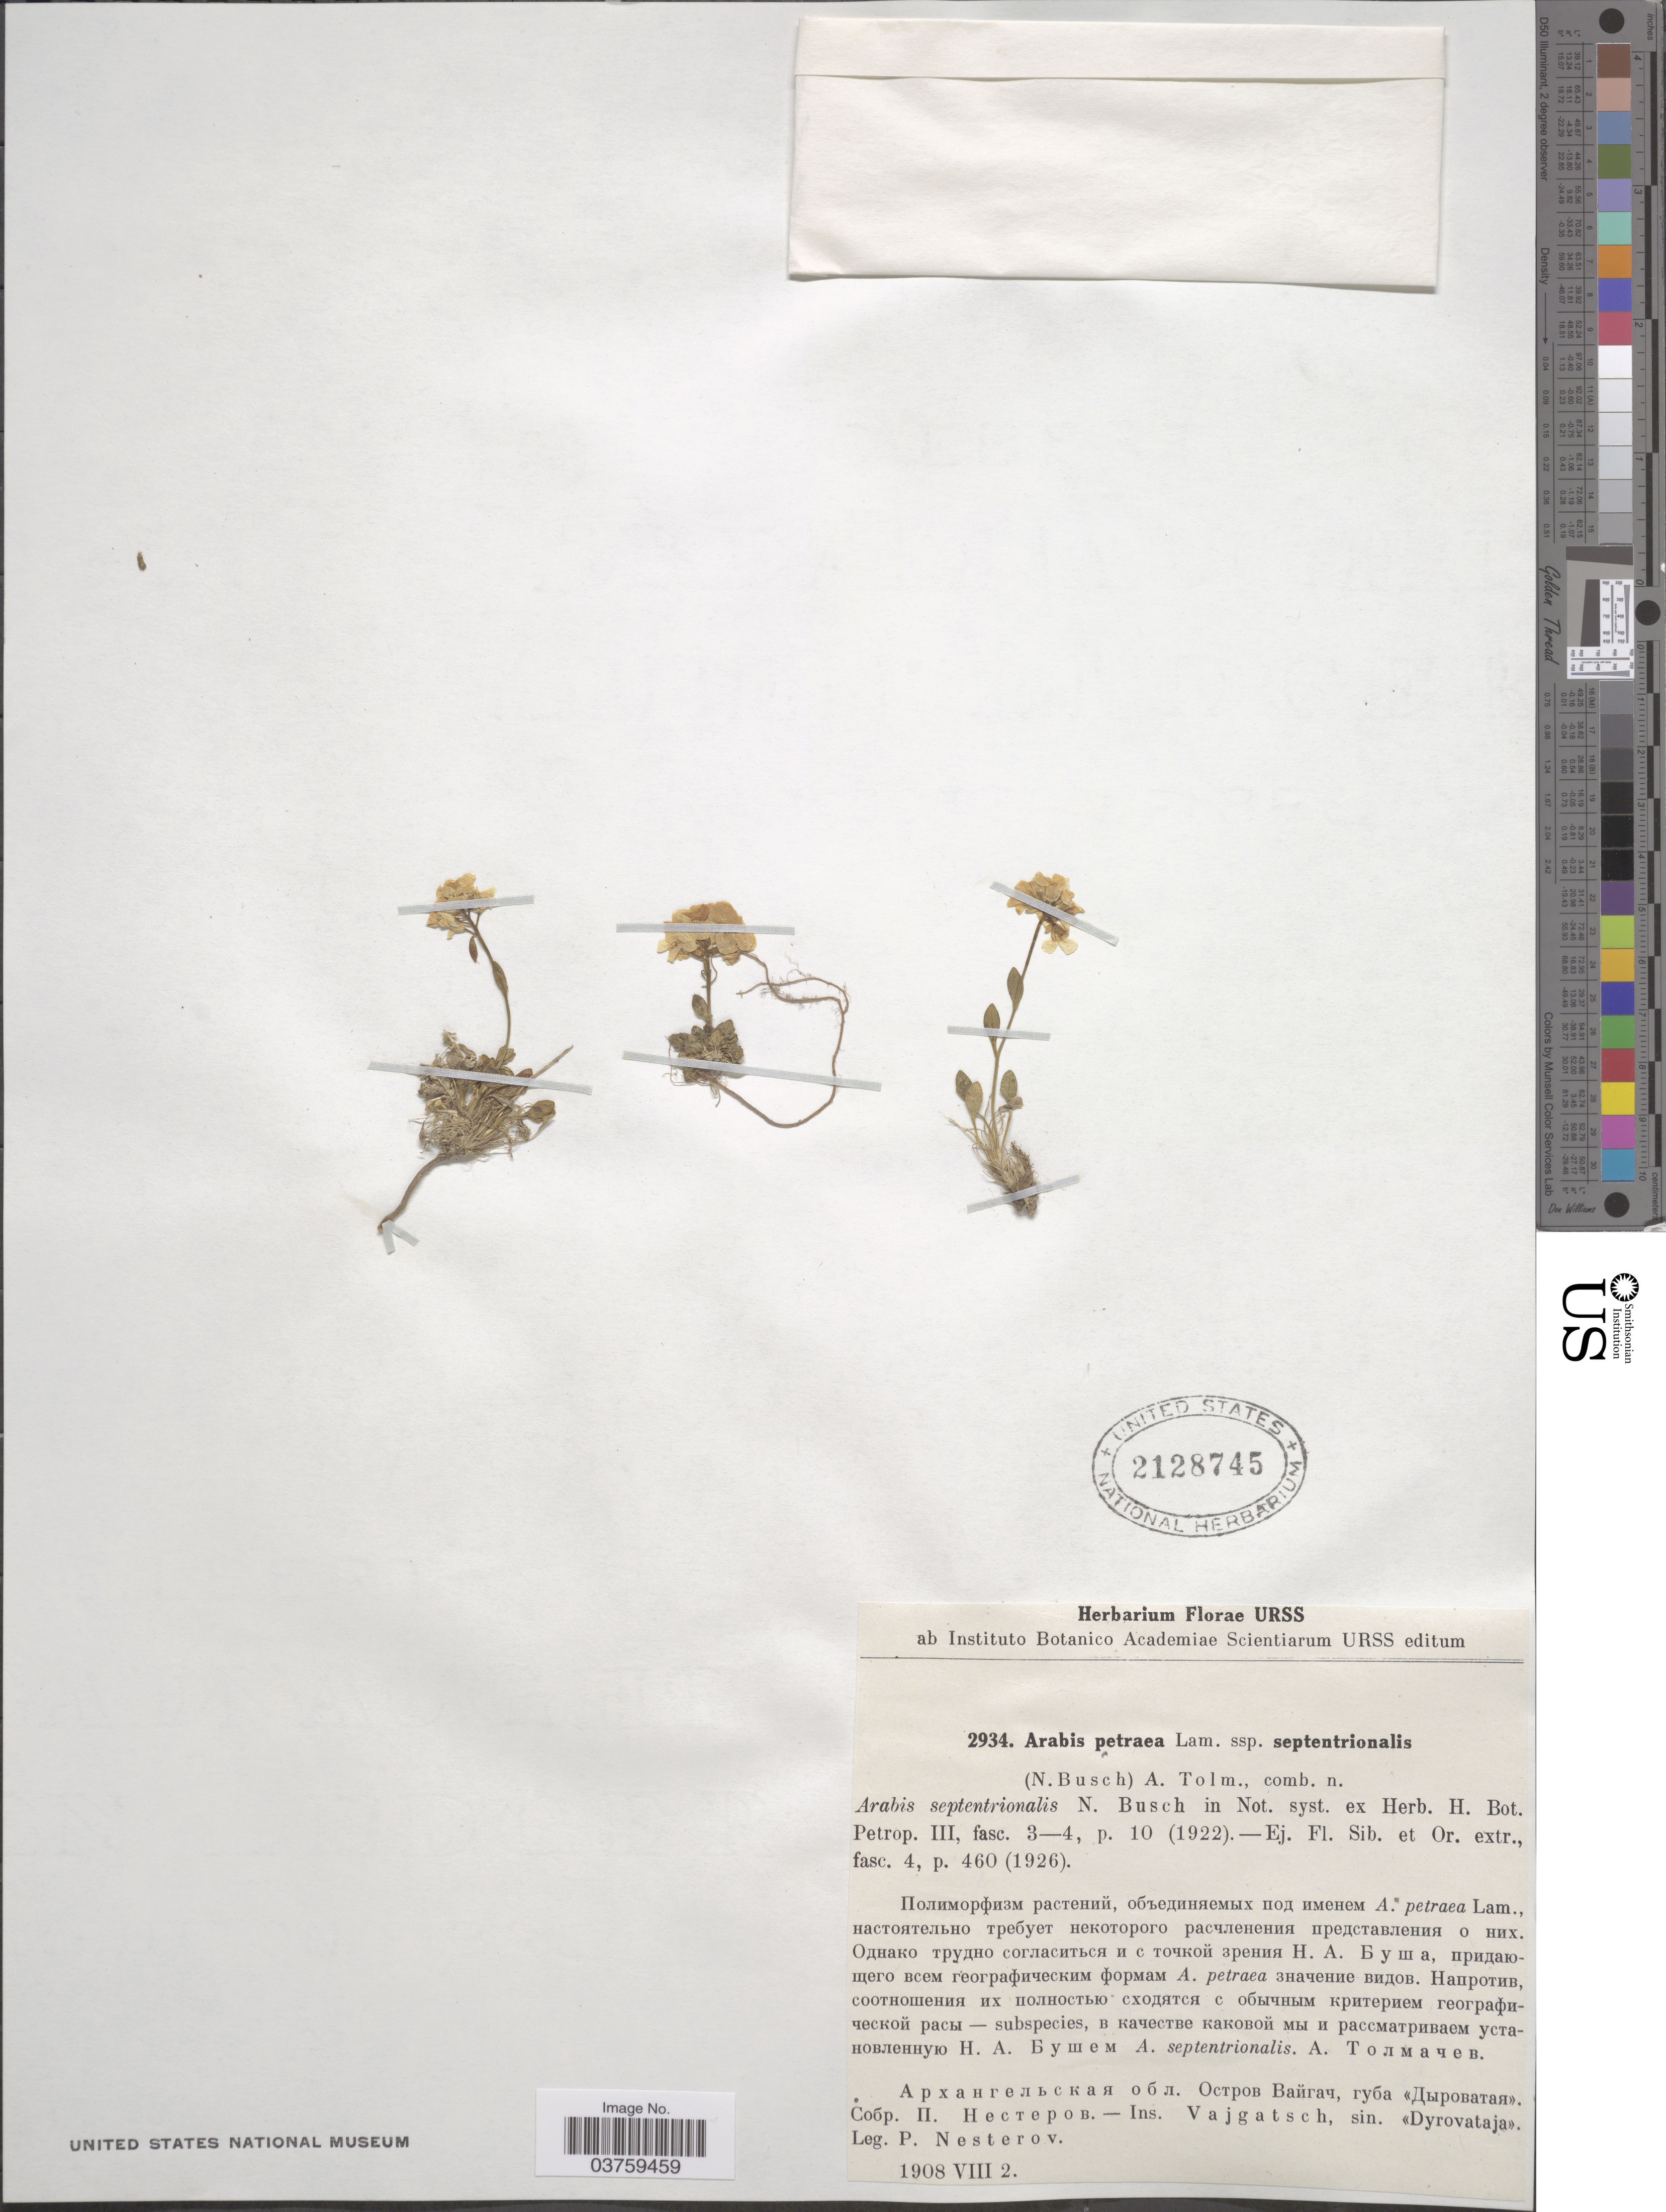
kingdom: Plantae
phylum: Tracheophyta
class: Magnoliopsida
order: Brassicales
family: Brassicaceae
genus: Arabis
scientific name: Arabis petraea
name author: (L.) Lam.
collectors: P. Nesterov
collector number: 2934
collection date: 1908-08-02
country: Russian Federation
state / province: Arkhangelsk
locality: URSS. Ins. Vajgatsch, sin. <<Dyrovataja>>.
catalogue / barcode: US 2128745